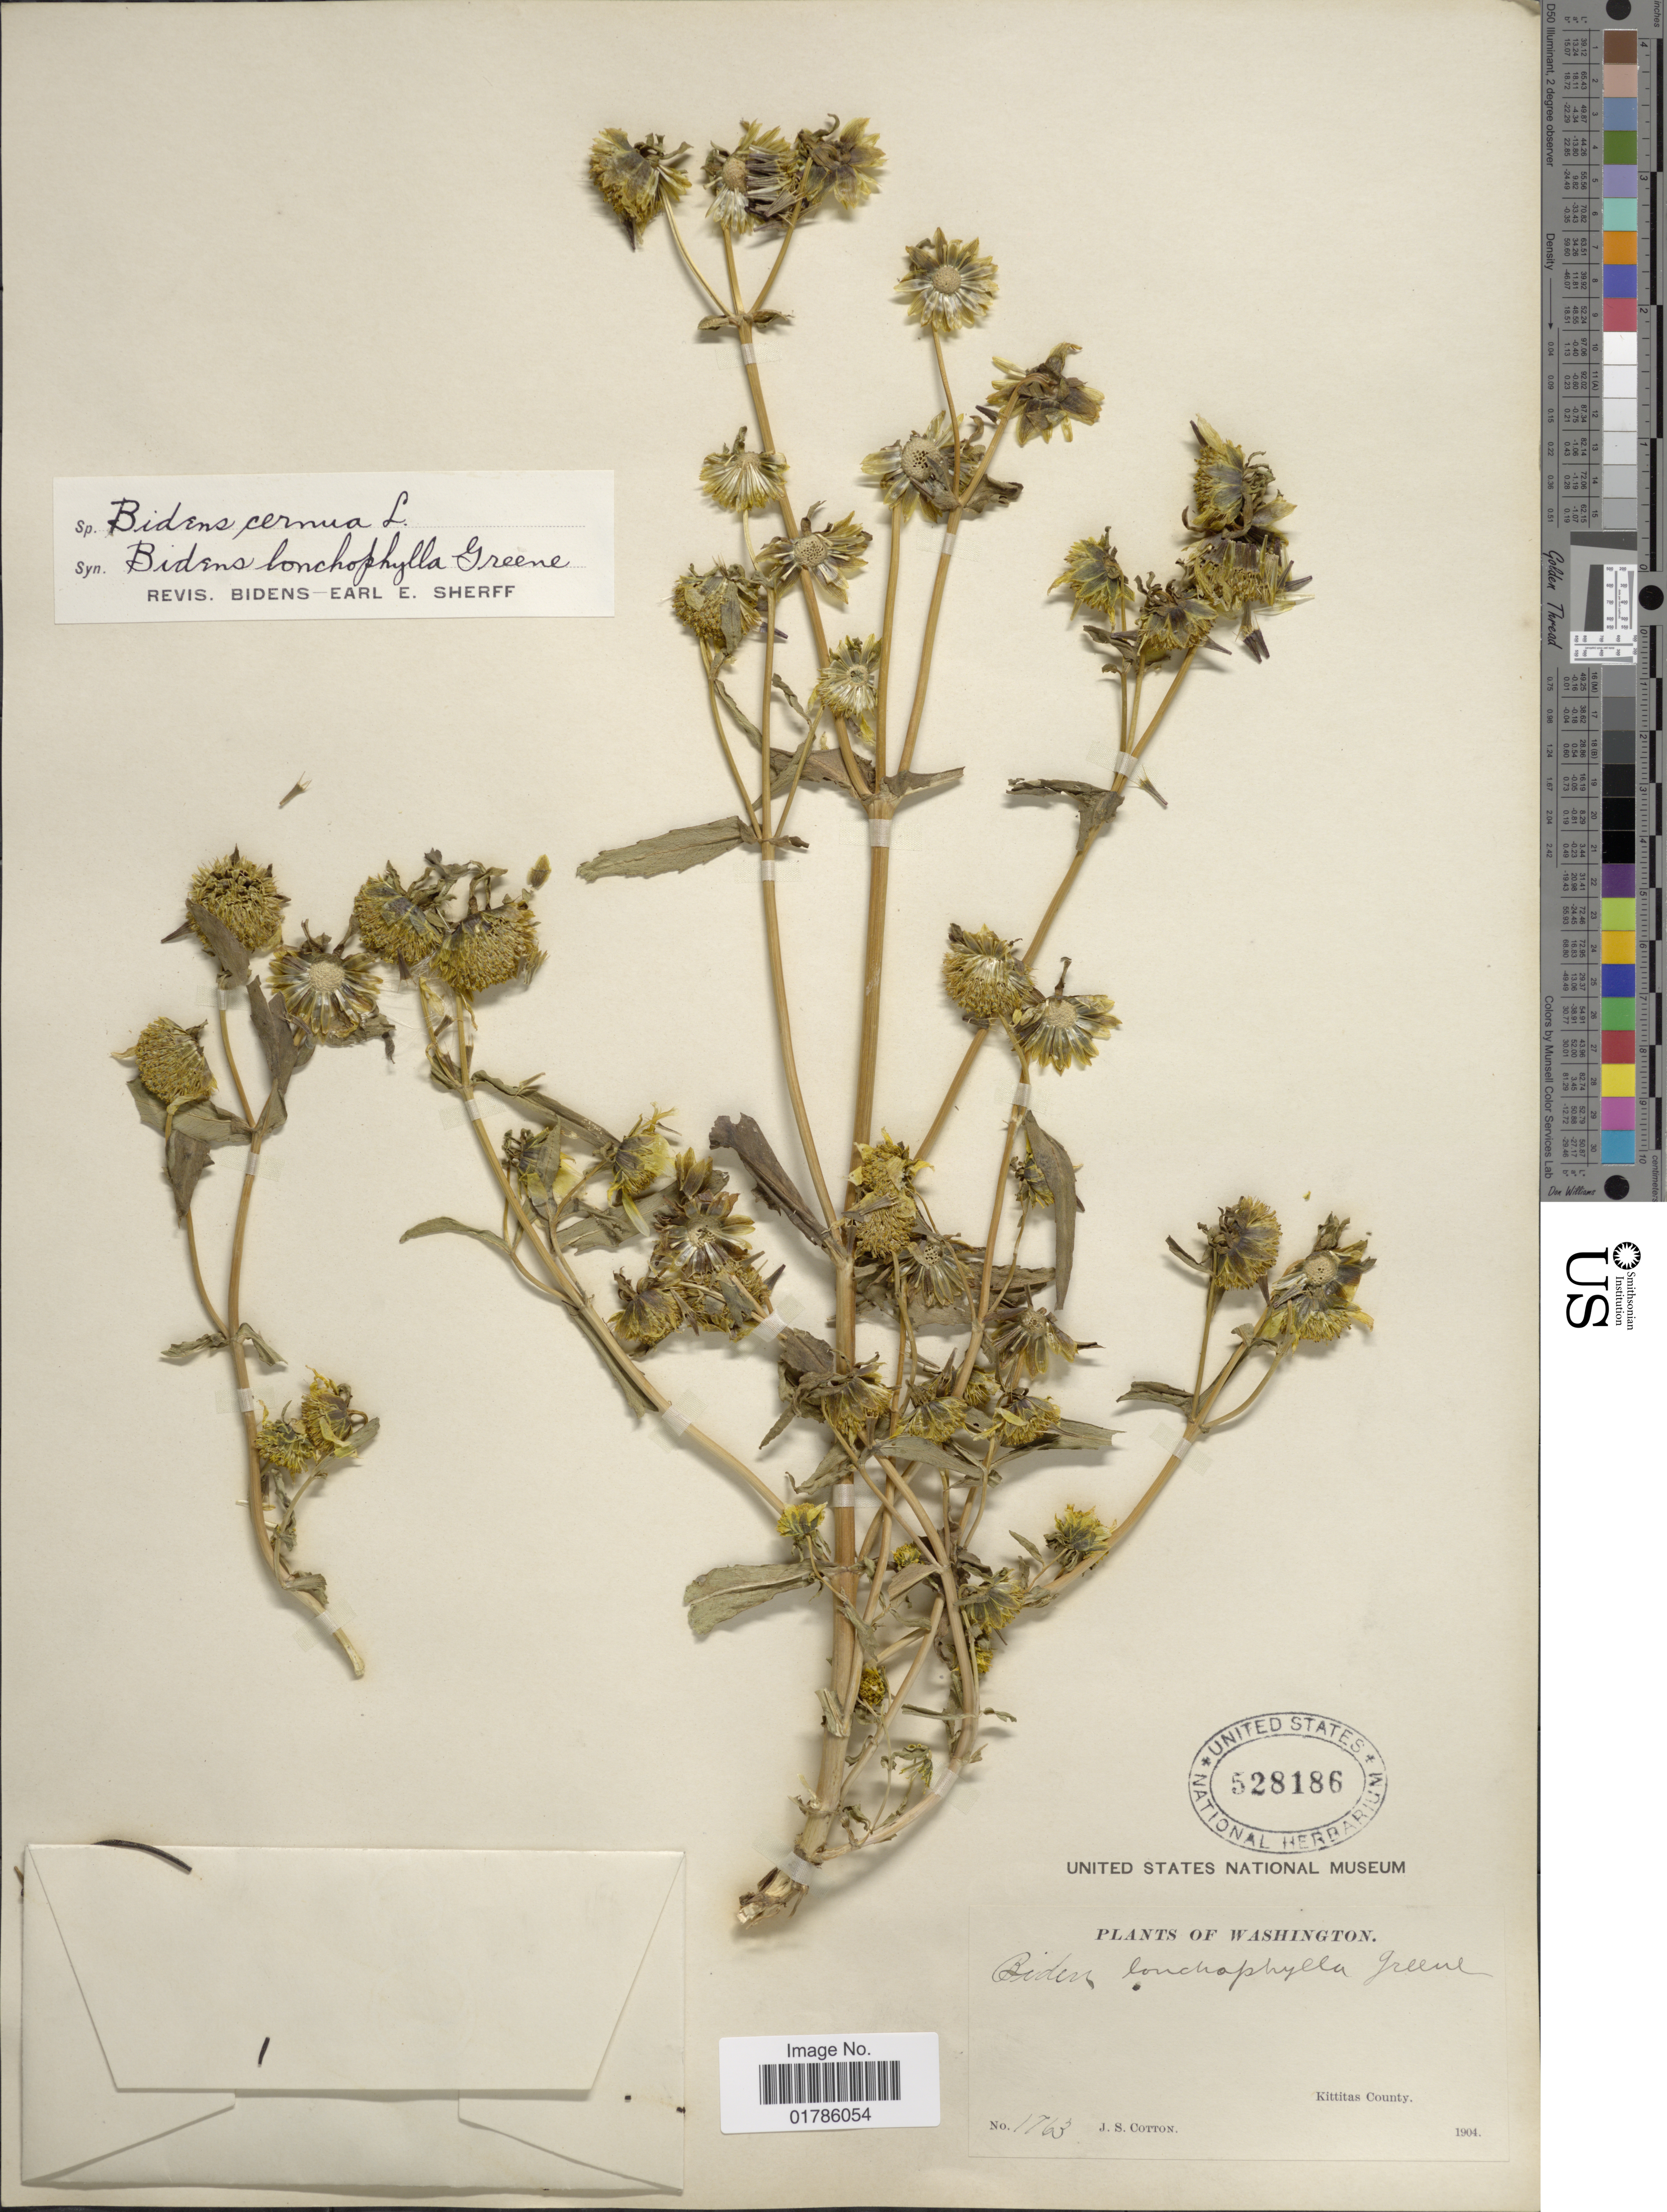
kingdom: Plantae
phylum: Tracheophyta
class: Magnoliopsida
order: Asterales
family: Asteraceae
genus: Bidens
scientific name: Bidens cernua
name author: L.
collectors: J. S. Cotton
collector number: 1763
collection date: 1904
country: United States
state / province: Washington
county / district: Kittitas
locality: Kittitas County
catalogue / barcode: US 528186